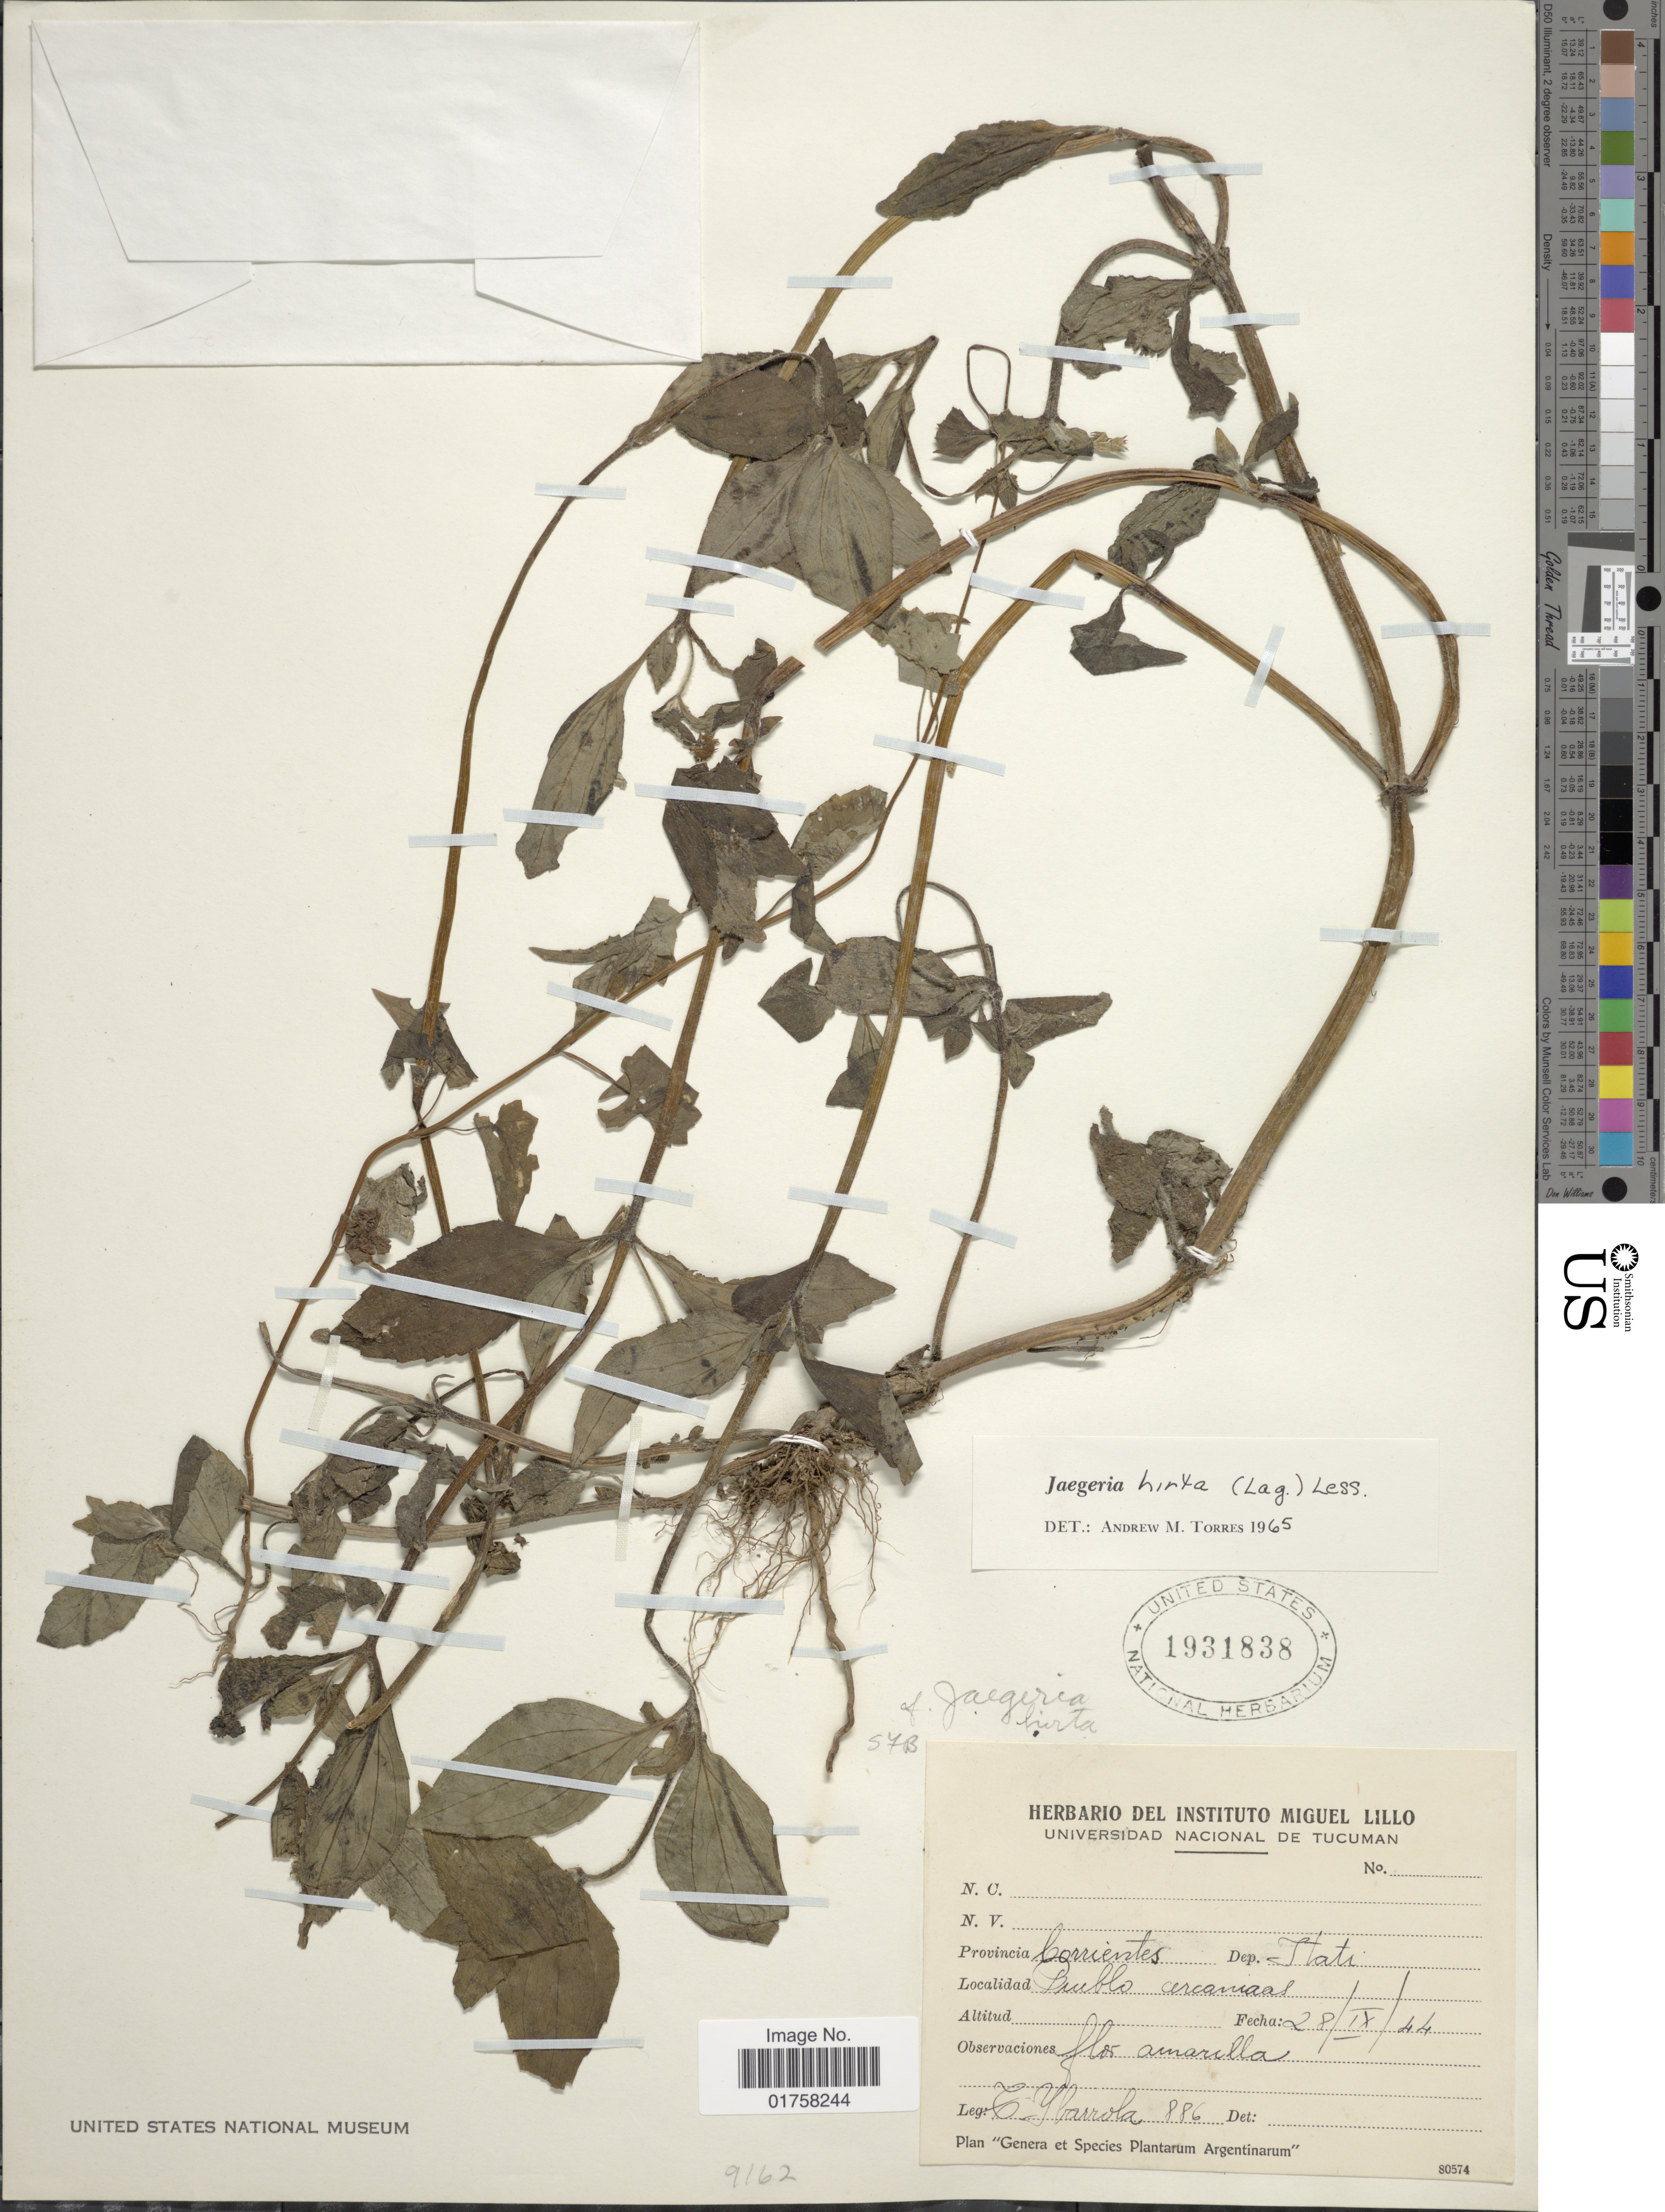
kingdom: Plantae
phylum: Tracheophyta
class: Magnoliopsida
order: Asterales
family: Asteraceae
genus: Jaegeria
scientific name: Jaegeria hirta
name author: (Lag.) Less.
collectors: T. Ibarrola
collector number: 886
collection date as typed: Transcribed d/m/y: 28/9/44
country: Argentina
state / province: Corrientes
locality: Dep. Itati, Pueblo cercaniaas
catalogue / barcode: US 1931838